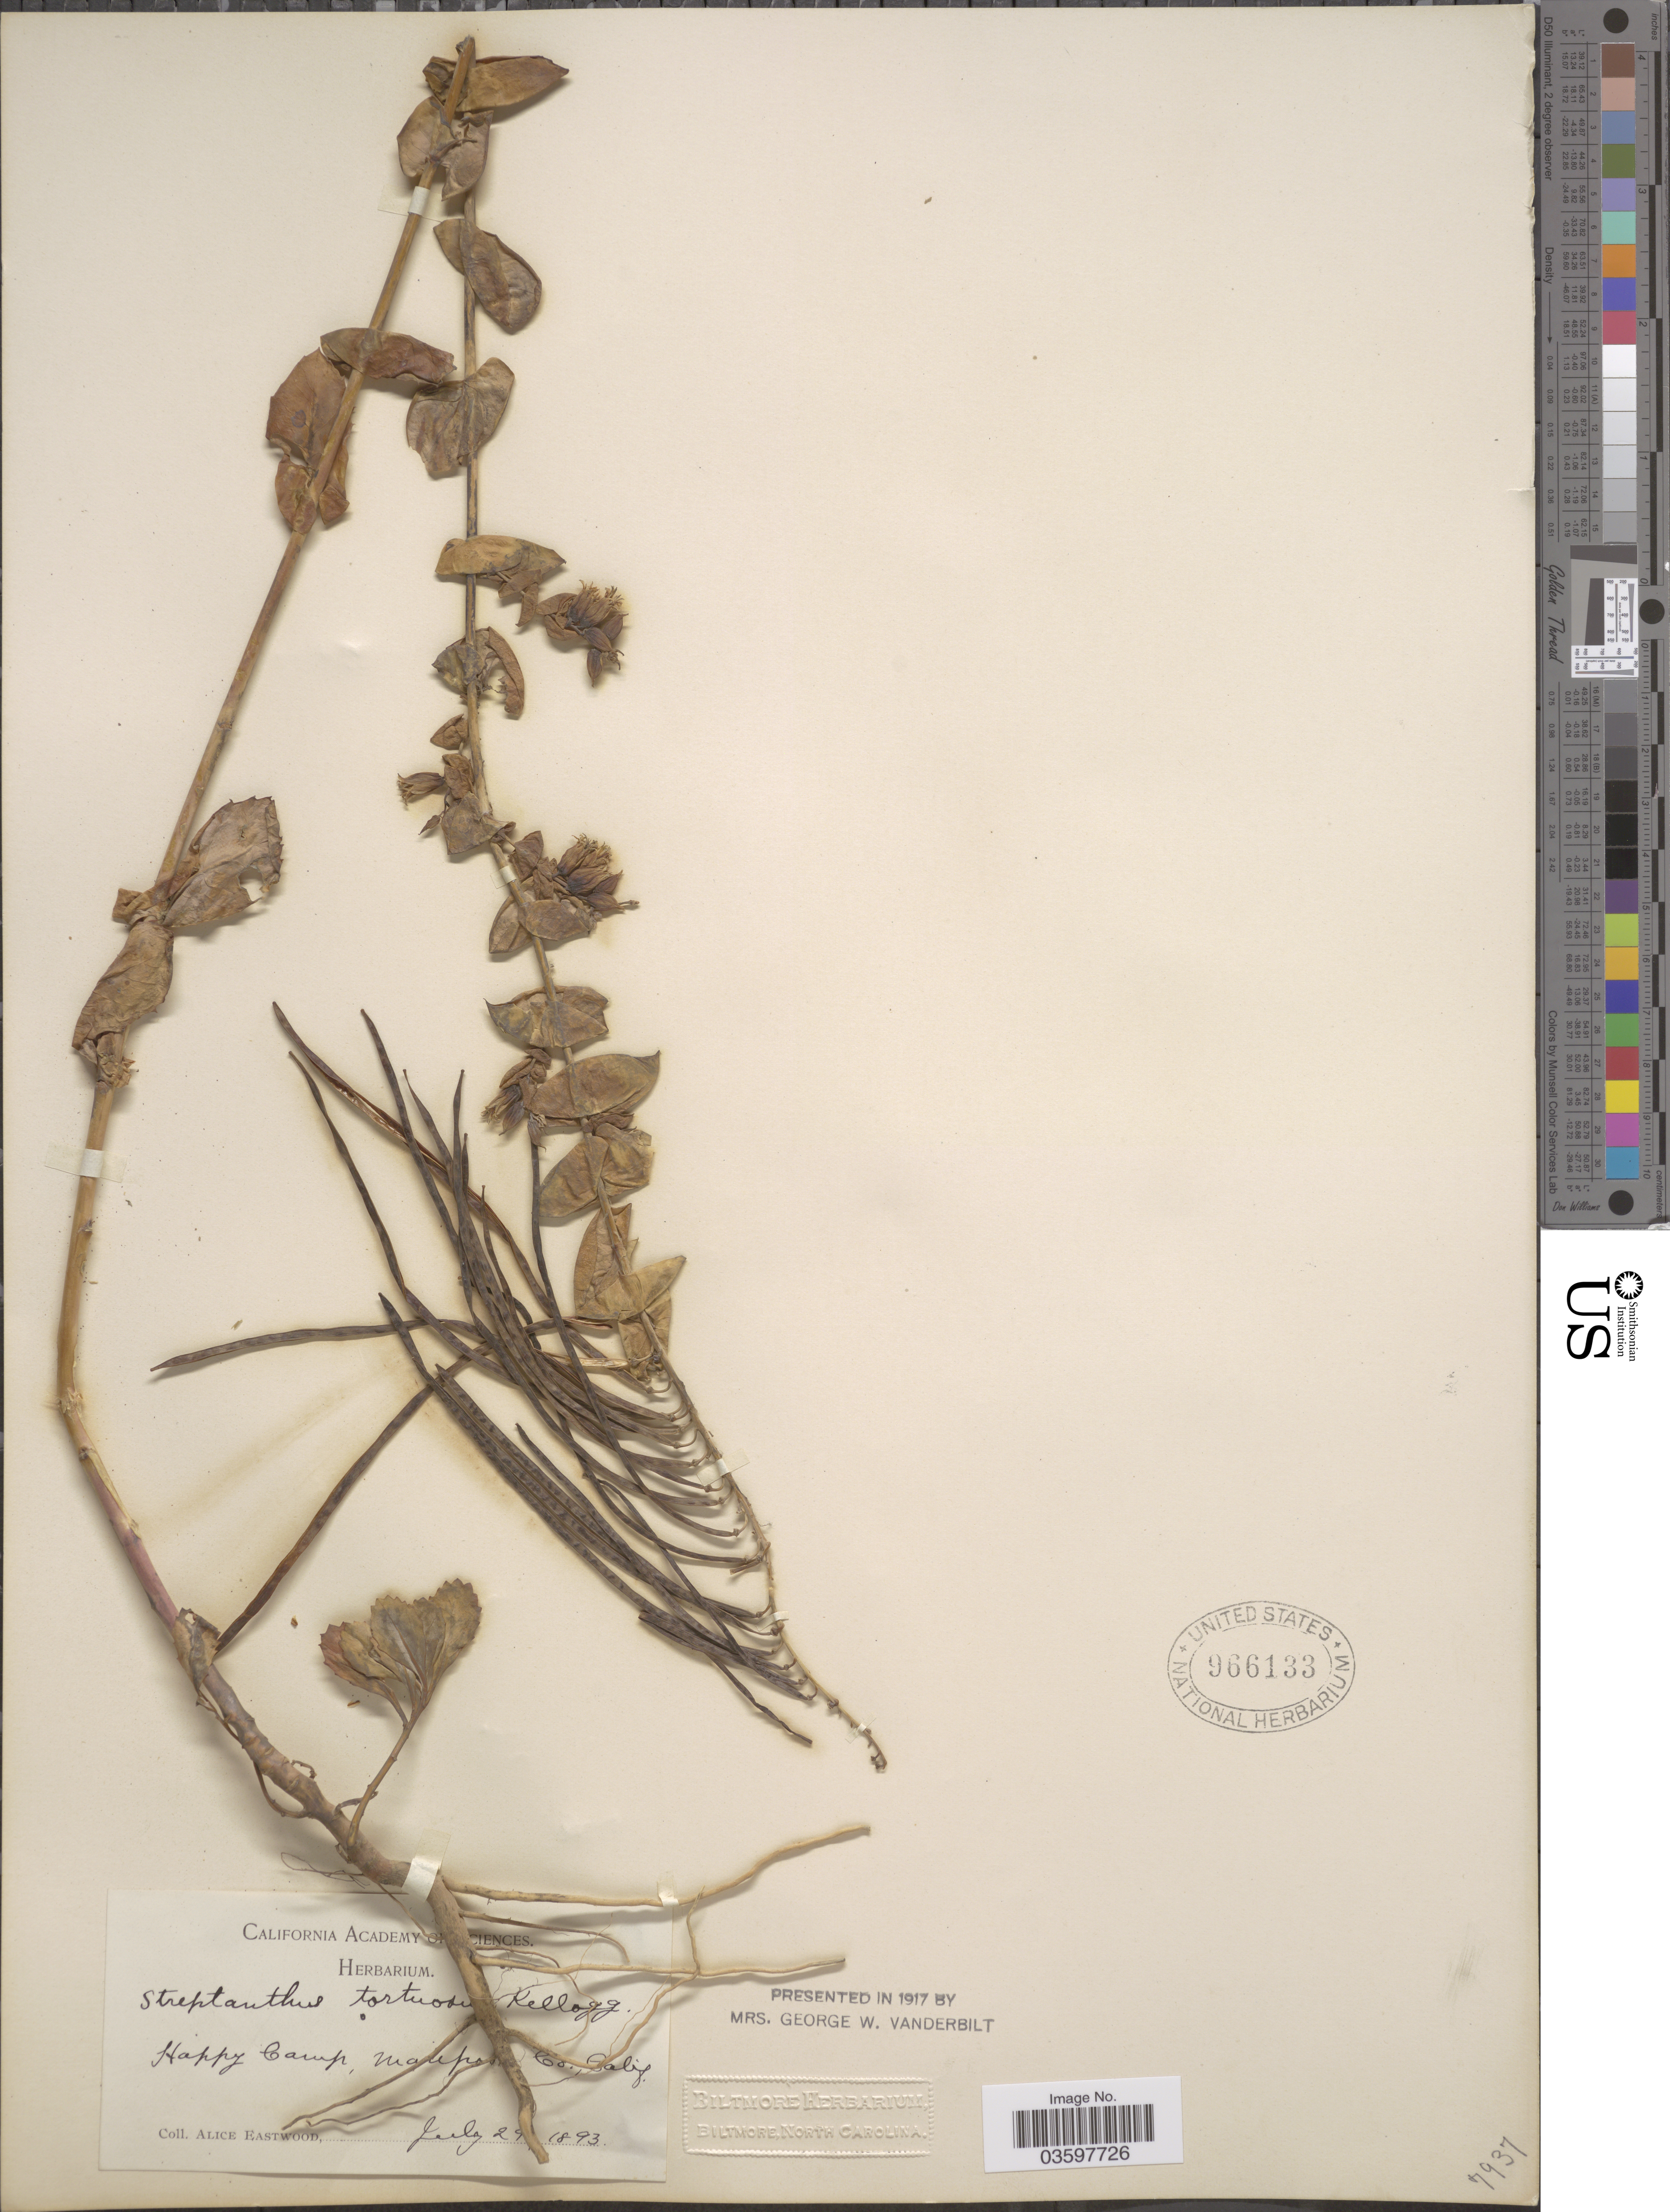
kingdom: Plantae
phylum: Tracheophyta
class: Magnoliopsida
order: Brassicales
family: Brassicaceae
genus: Streptanthus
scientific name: Streptanthus tortuosus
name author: Kellogg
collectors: A. Eastwood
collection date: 1893-07-29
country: United States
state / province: California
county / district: Mariposa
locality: Happy Camp, Mariposa Co.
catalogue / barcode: US 966133